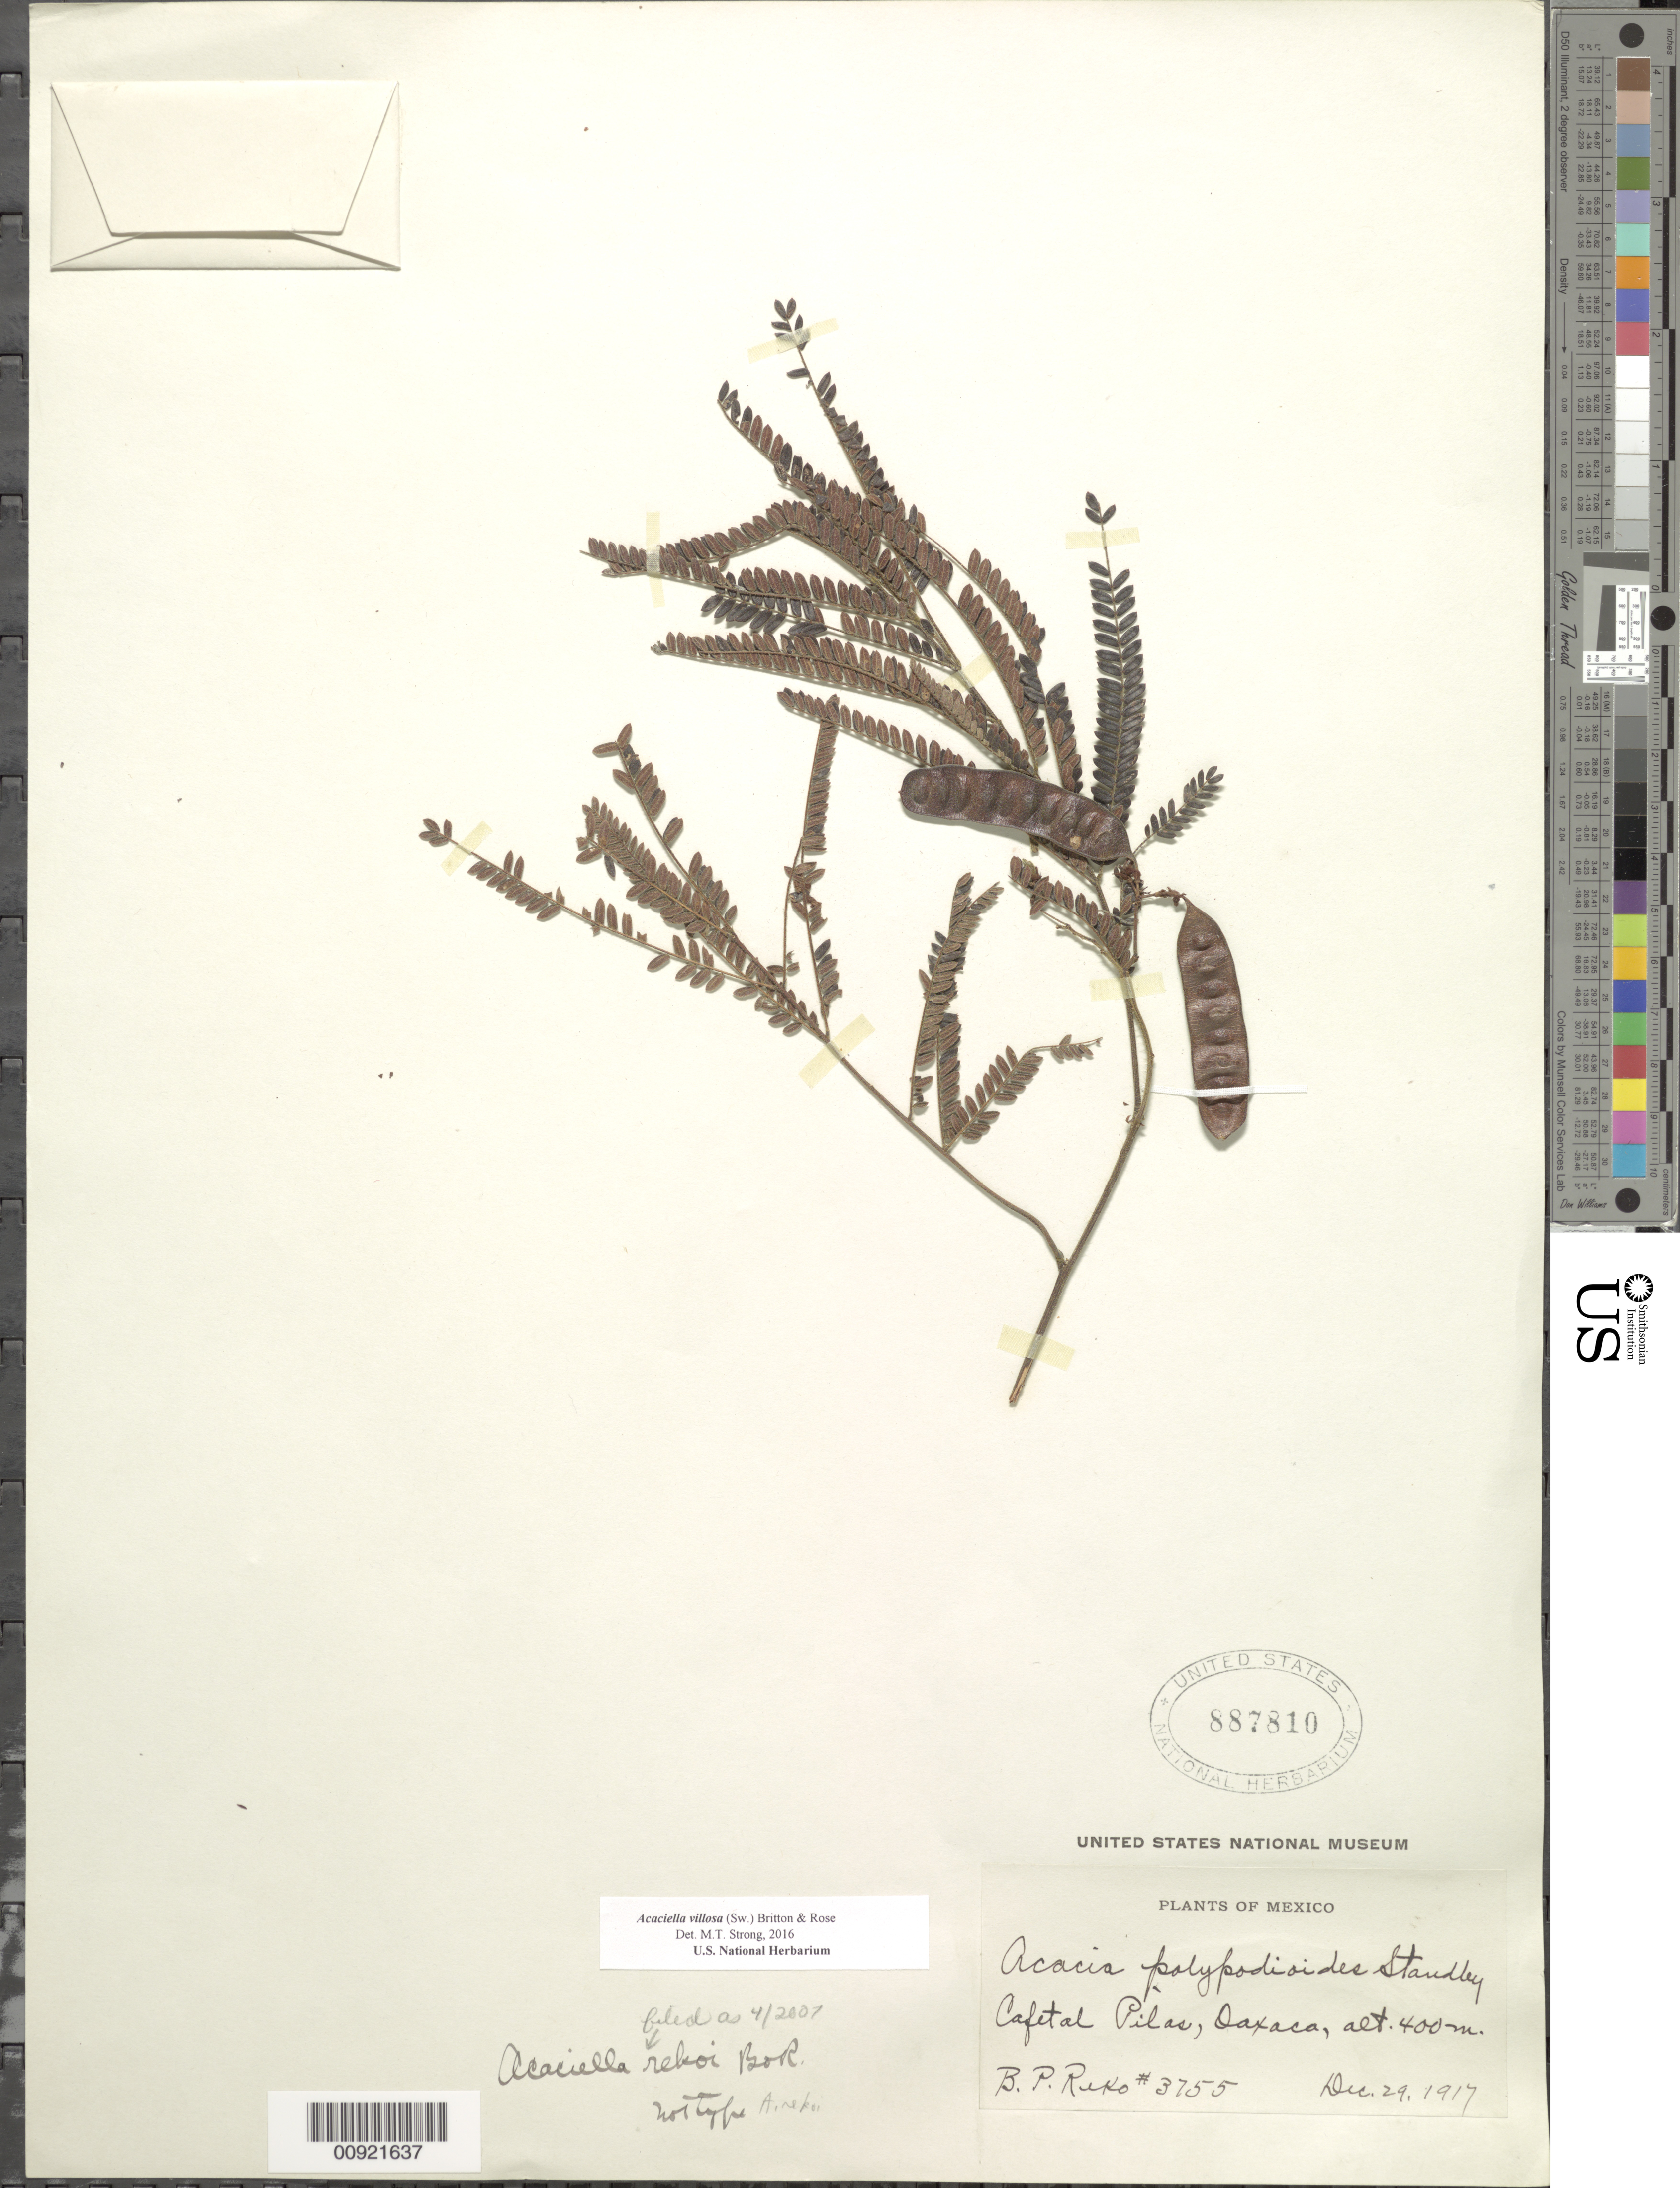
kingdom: Plantae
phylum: Tracheophyta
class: Magnoliopsida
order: Fabales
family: Fabaceae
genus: Acaciella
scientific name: Acaciella villosa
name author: (Sw.) Britton & Rose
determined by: Strong, M. T., (US), Smithsonian Institution - National Museum of Natural History (UNITED STATES)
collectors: B. P. Reko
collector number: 3755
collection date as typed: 29 Dec 1917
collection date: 1917-12-29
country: Mexico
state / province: Oaxaca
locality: Cafetal Pilas, Oaxaca.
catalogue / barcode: US 887810